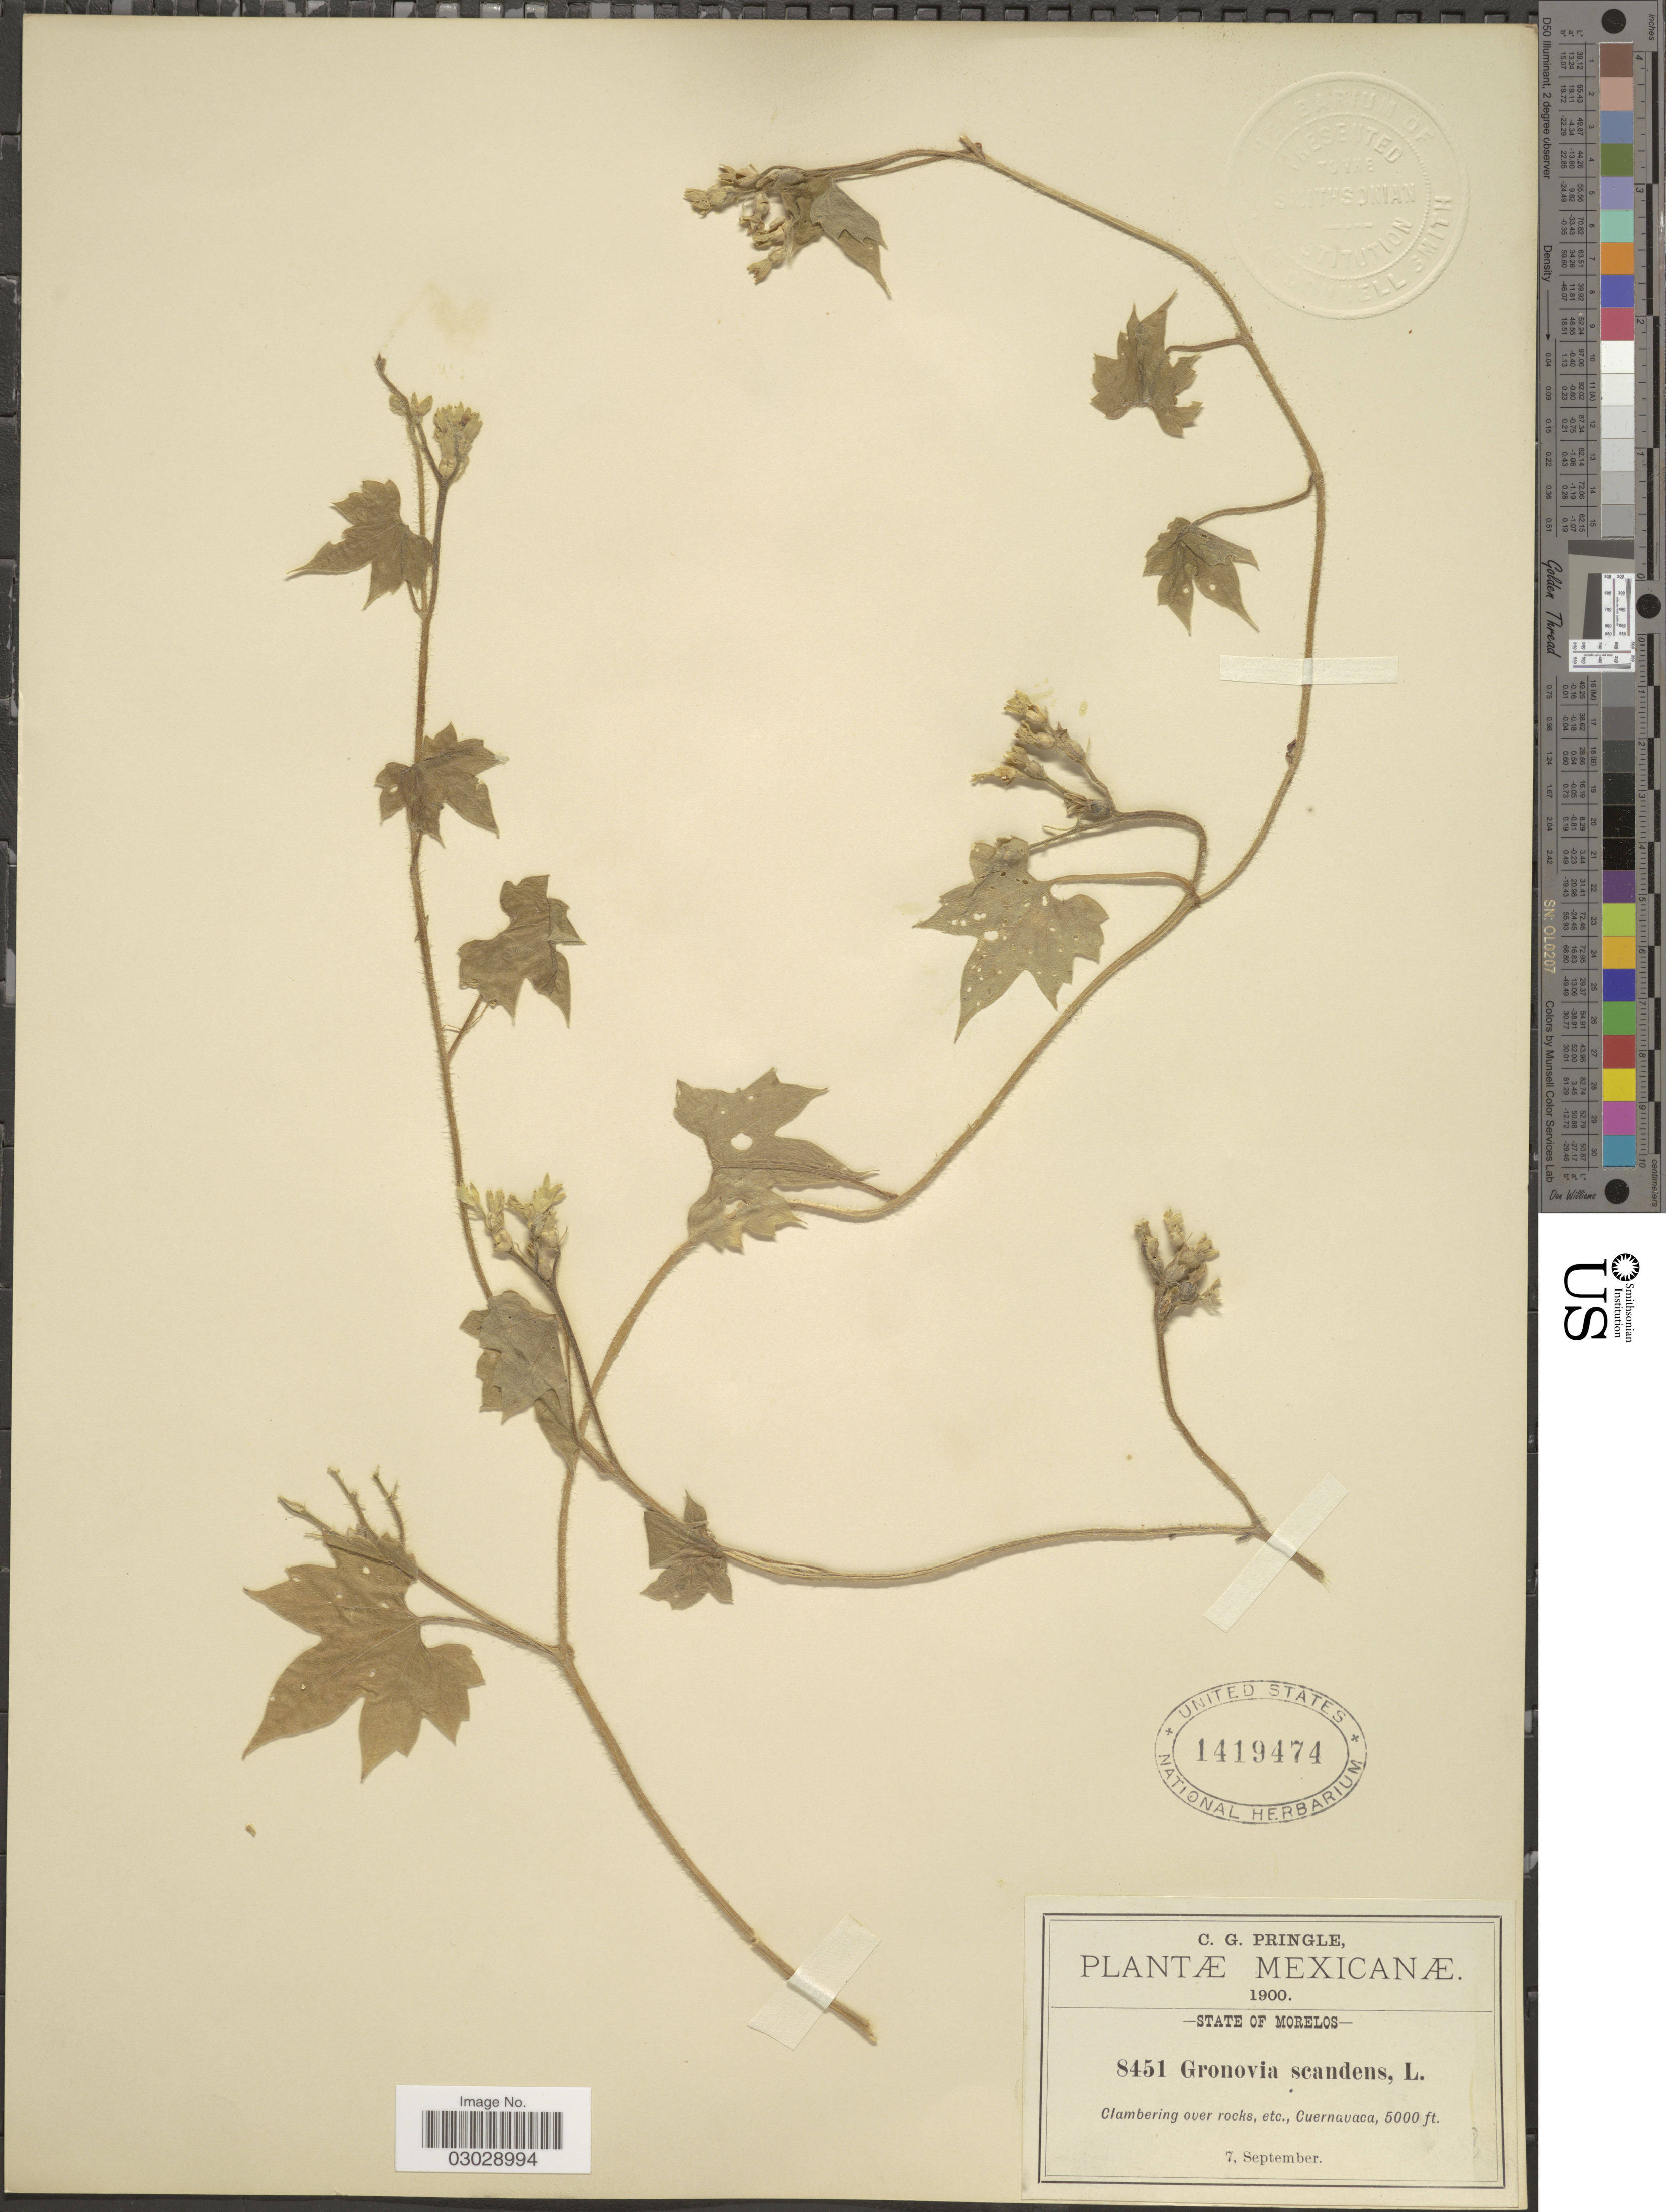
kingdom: Plantae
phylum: Tracheophyta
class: Magnoliopsida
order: Cornales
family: Loasaceae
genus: Gronovia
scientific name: Gronovia scandens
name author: L.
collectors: C. G. Pringle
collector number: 8451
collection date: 1900-09-07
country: Mexico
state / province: Morelos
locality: Cuernavaca.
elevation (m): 1524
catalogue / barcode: US 1419474